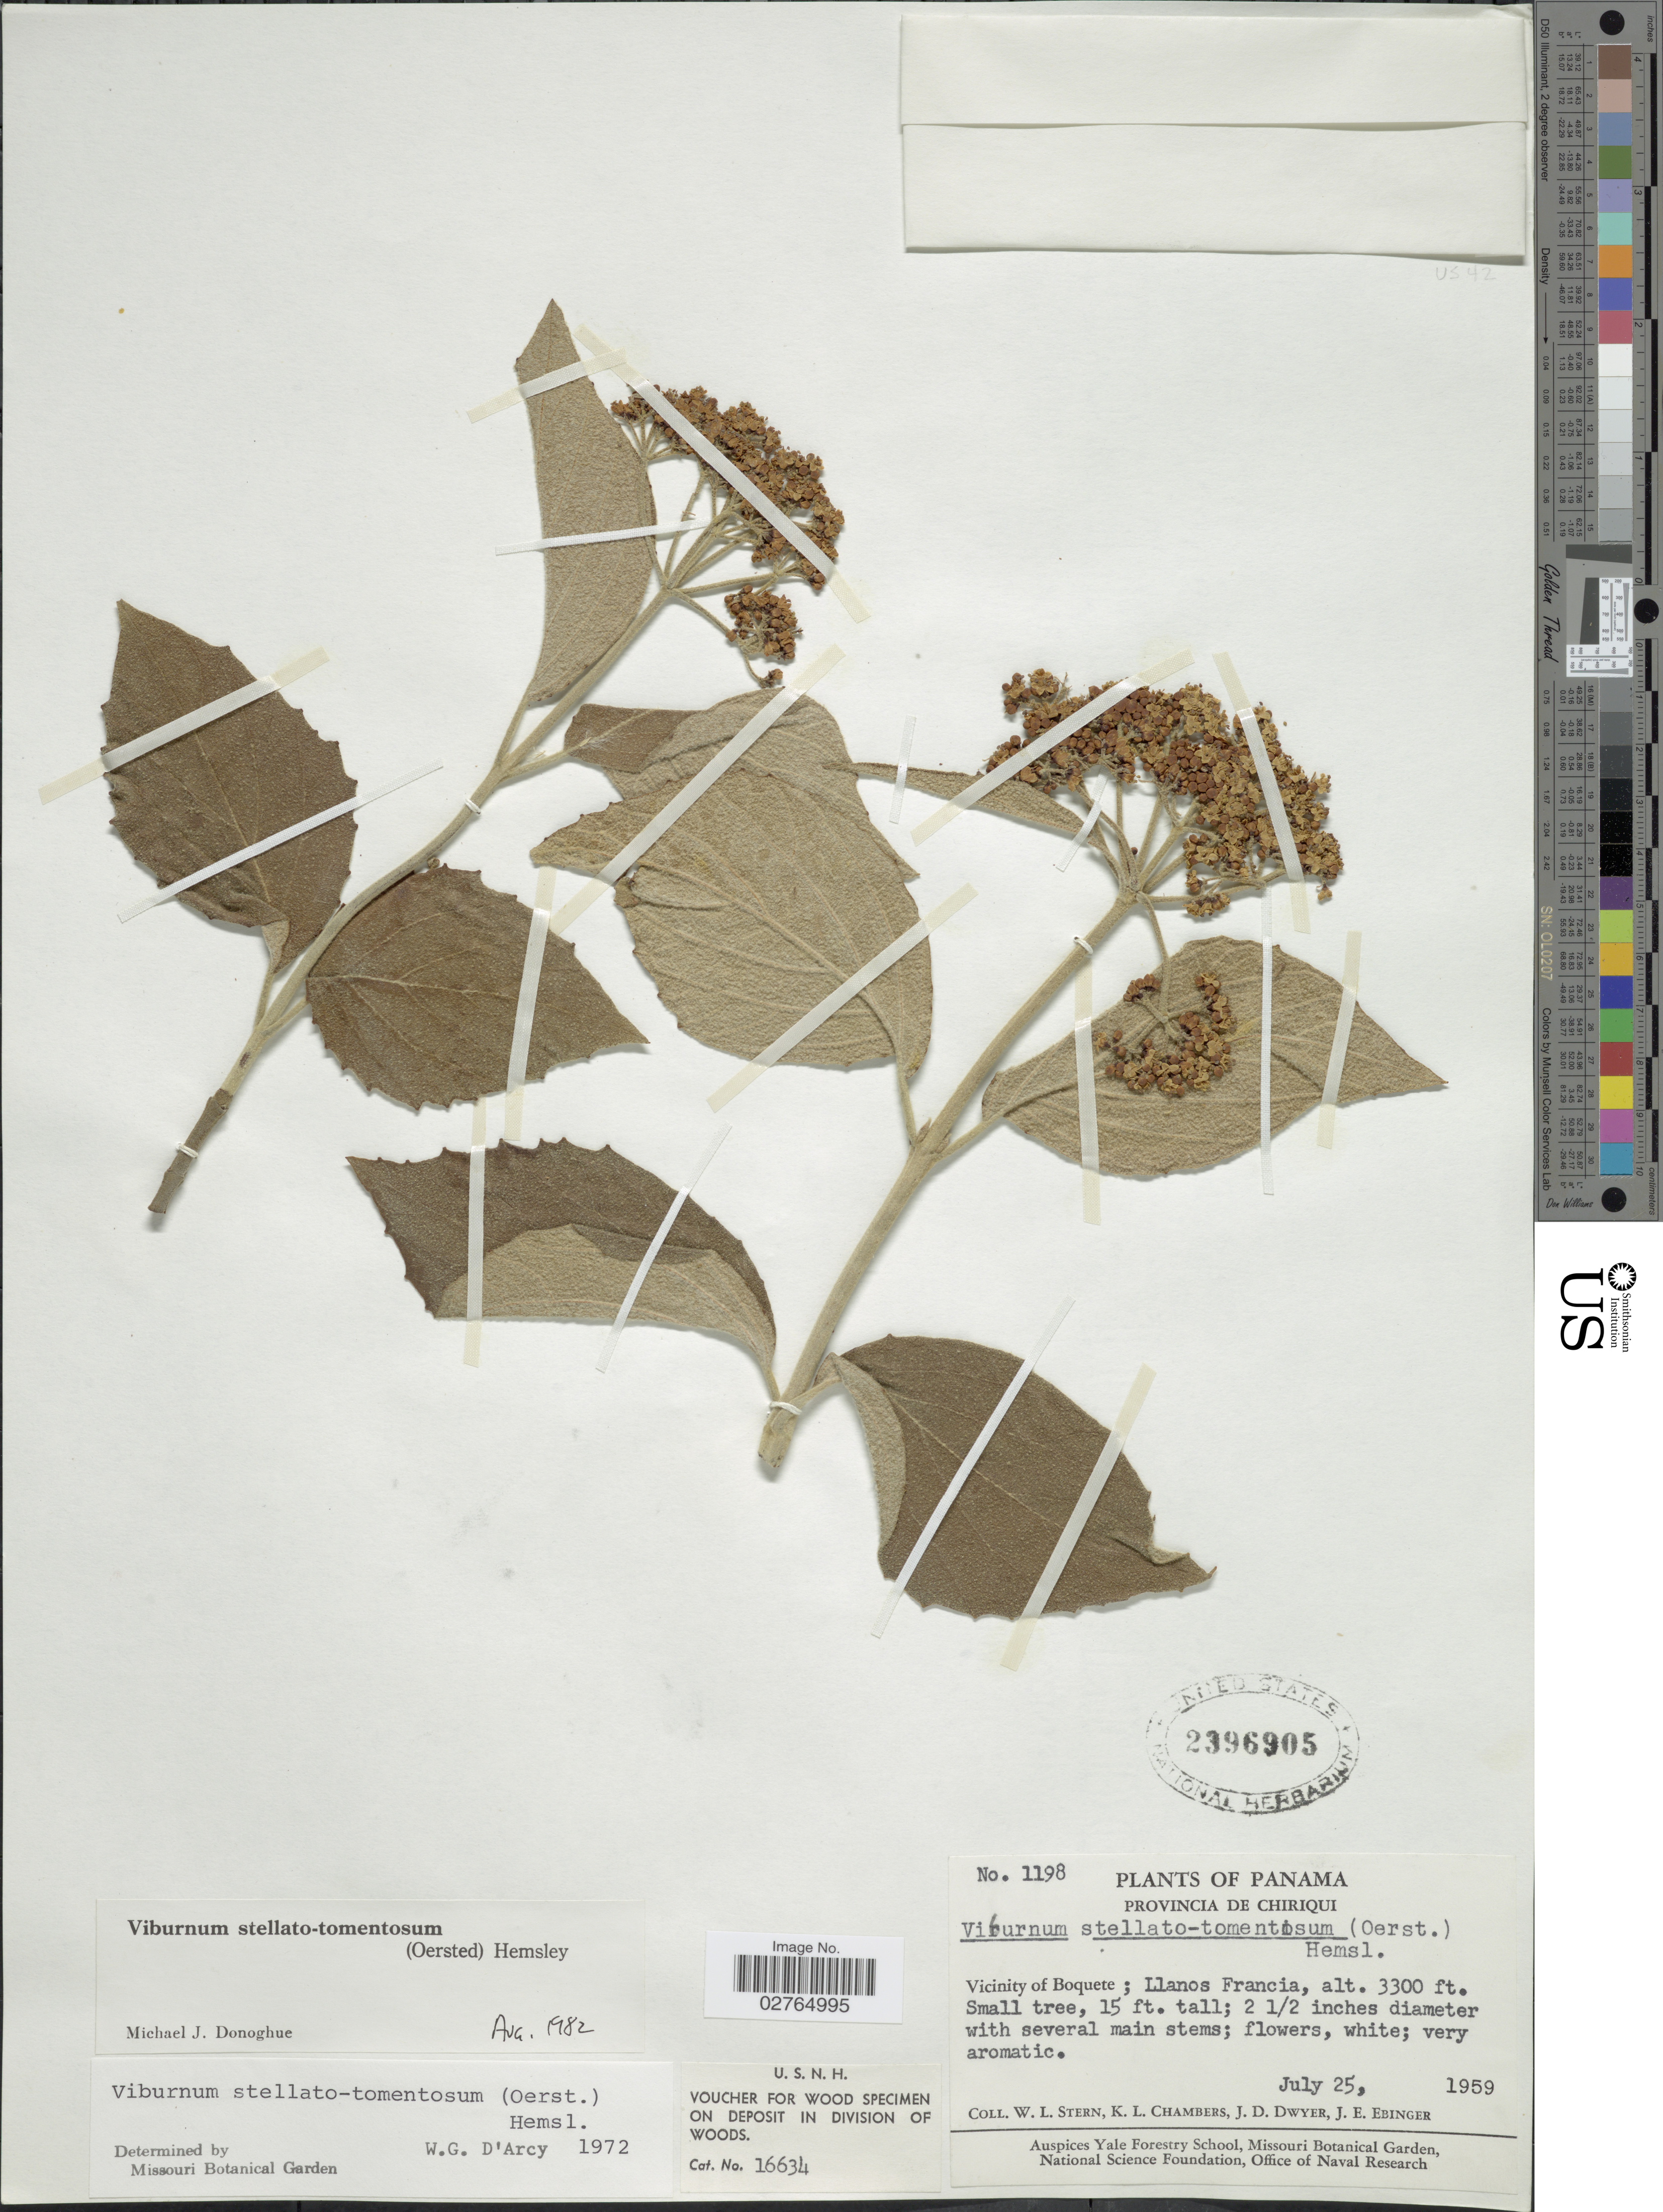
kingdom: Plantae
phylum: Tracheophyta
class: Magnoliopsida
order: Dipsacales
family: Viburnaceae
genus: Viburnum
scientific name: Viburnum stellatotomentosum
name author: (Oerst.) Hemsl.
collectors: W. L. Stern, K. Chambers, J. D. Dwyer & J. Ebinger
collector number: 1198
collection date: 1959-07-25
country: Panama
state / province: Chiriqui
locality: Vicinity of Boquete; Llanos Francia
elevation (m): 1006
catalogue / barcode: US 2396905